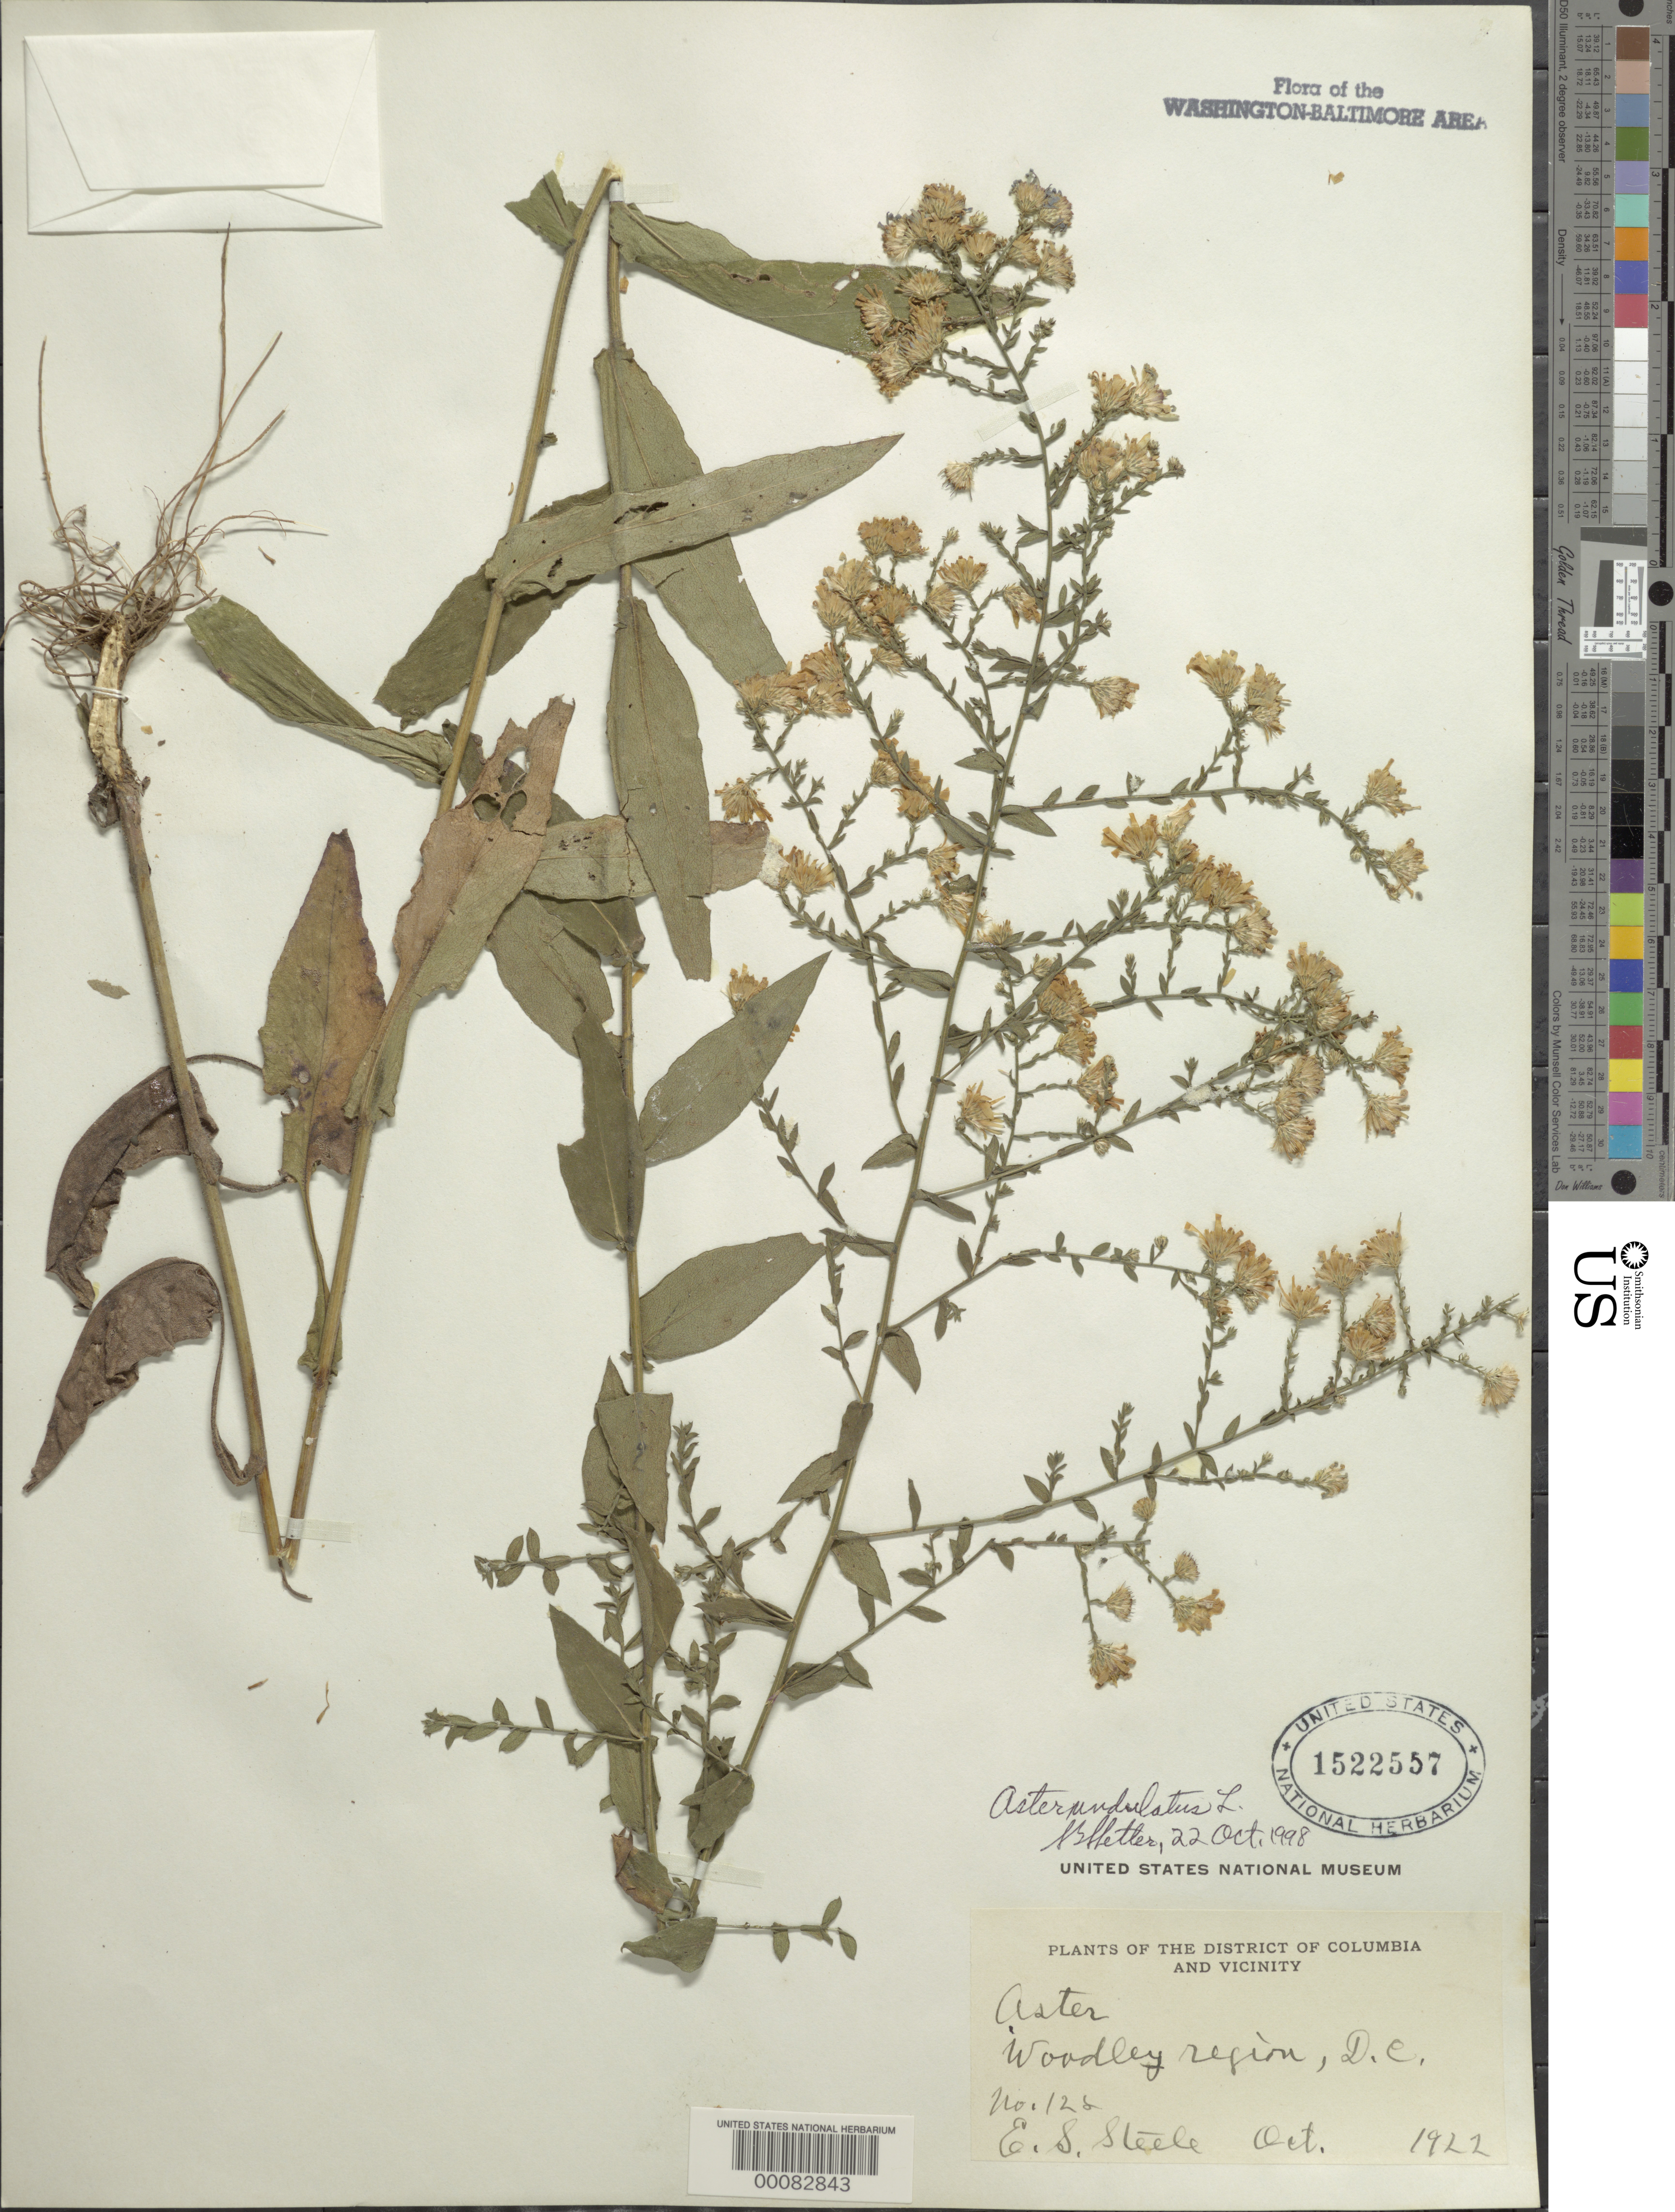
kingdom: Plantae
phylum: Tracheophyta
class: Magnoliopsida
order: Asterales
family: Asteraceae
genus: Symphyotrichum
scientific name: Symphyotrichum undulatum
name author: (L.) G.L. Nesom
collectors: E. Steele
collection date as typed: Oct 1922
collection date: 1922-10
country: United States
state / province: District of Columbia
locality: Woodley Region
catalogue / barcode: US 1522557